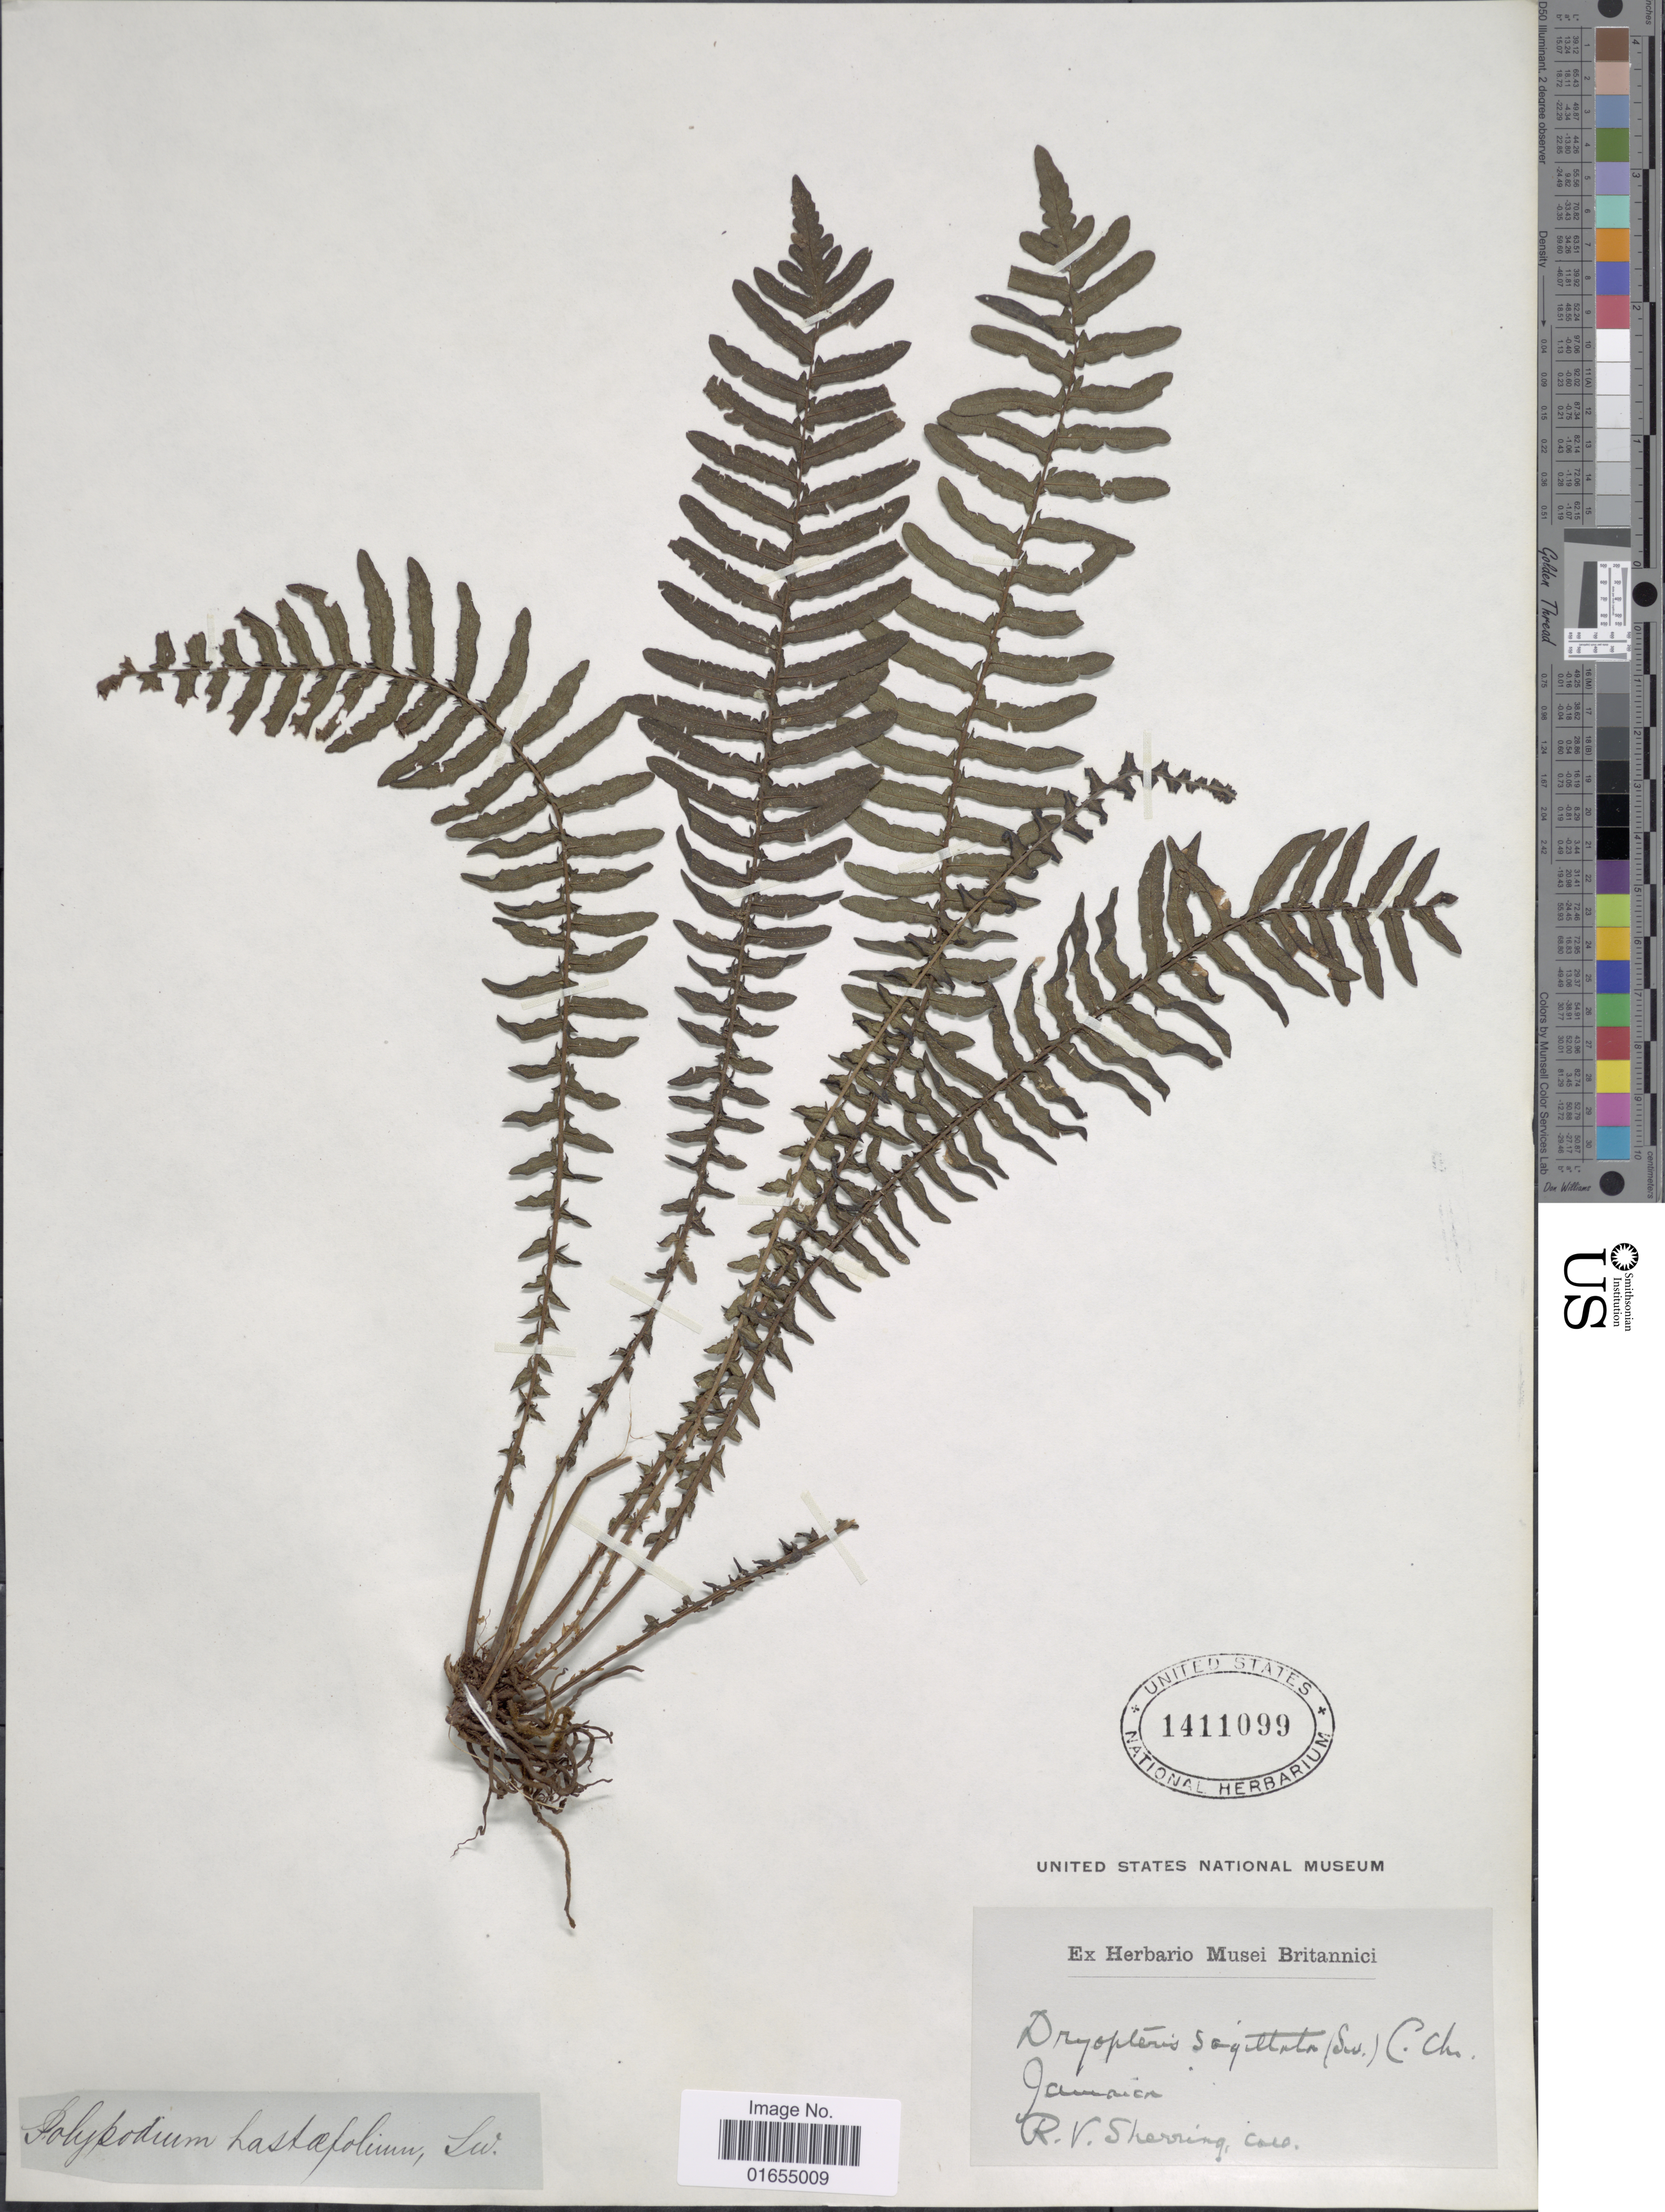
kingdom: Plantae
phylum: Tracheophyta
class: Polypodiopsida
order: Polypodiales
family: Thelypteridaceae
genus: Goniopteris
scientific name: Goniopteris sagittata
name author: (Sw.) Pic. Serm.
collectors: R. Sherring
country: Jamaica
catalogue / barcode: US 1411099